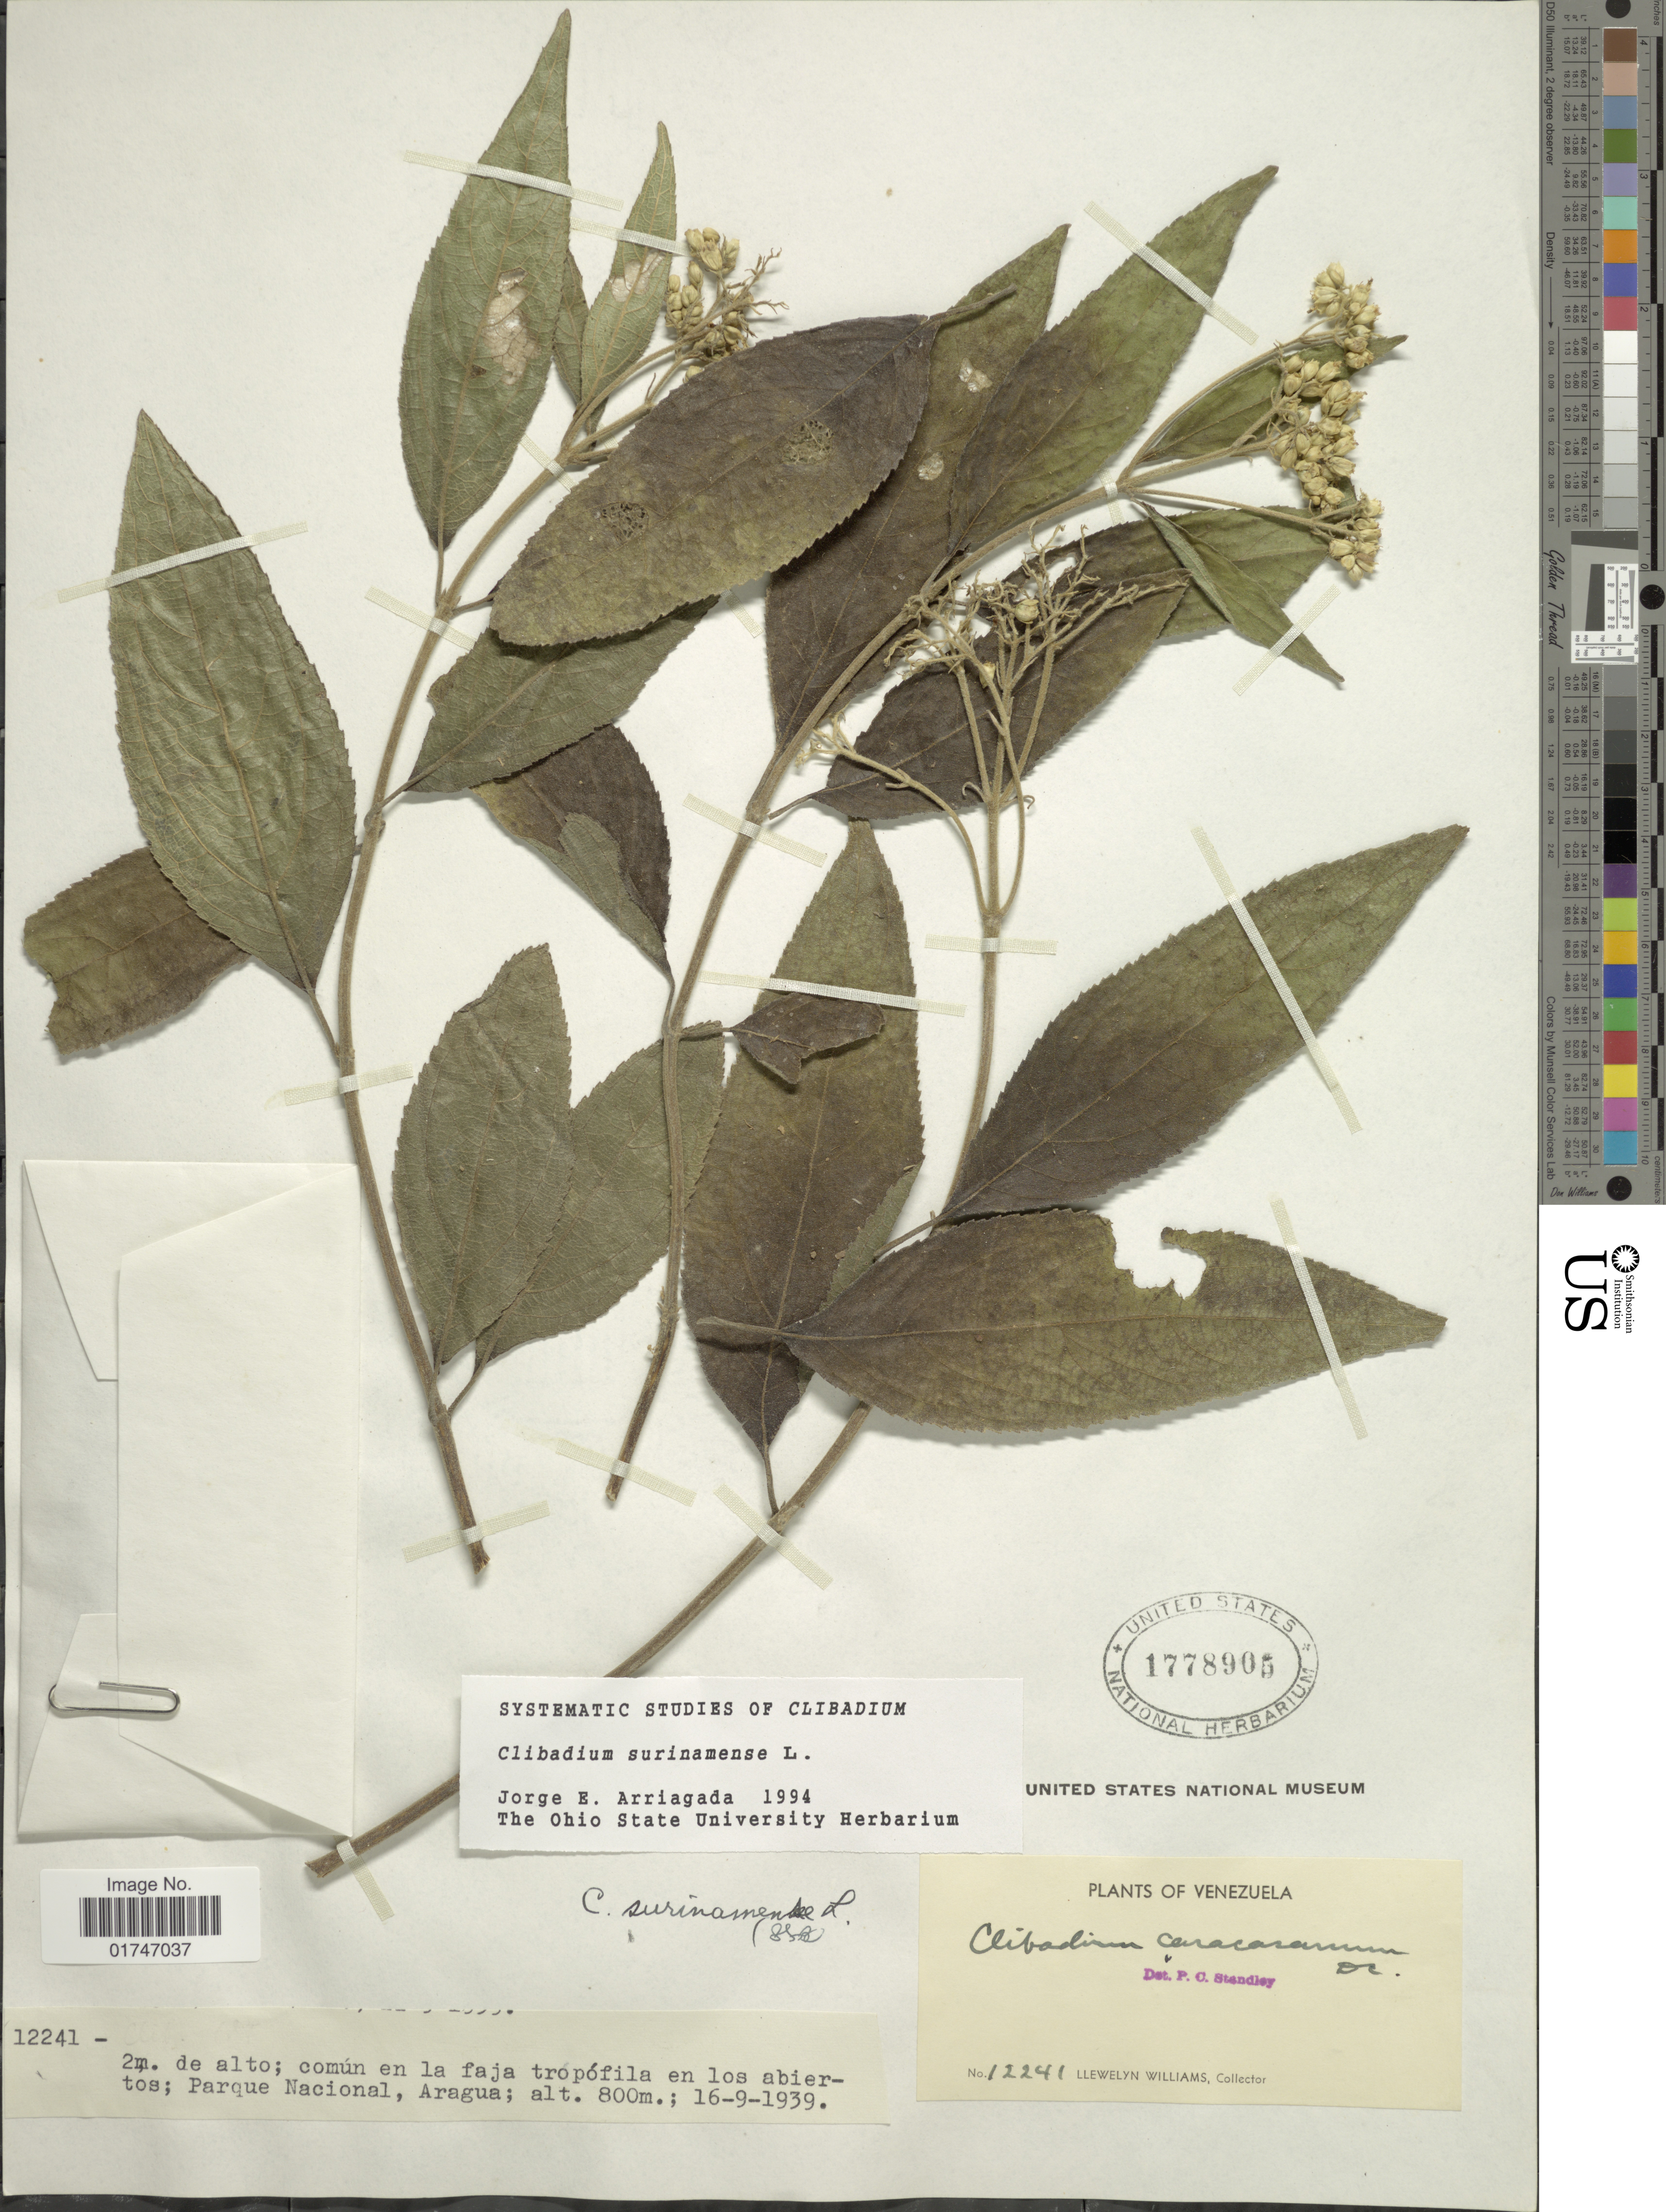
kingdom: Plantae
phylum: Tracheophyta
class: Magnoliopsida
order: Asterales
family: Asteraceae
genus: Clibadium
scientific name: Clibadium surinamense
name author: L.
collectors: Ll. Williams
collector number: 12241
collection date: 1939-09-16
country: Venezuela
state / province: Aragua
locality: Parque NNacional, Aragua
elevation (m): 800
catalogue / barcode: US 1778905